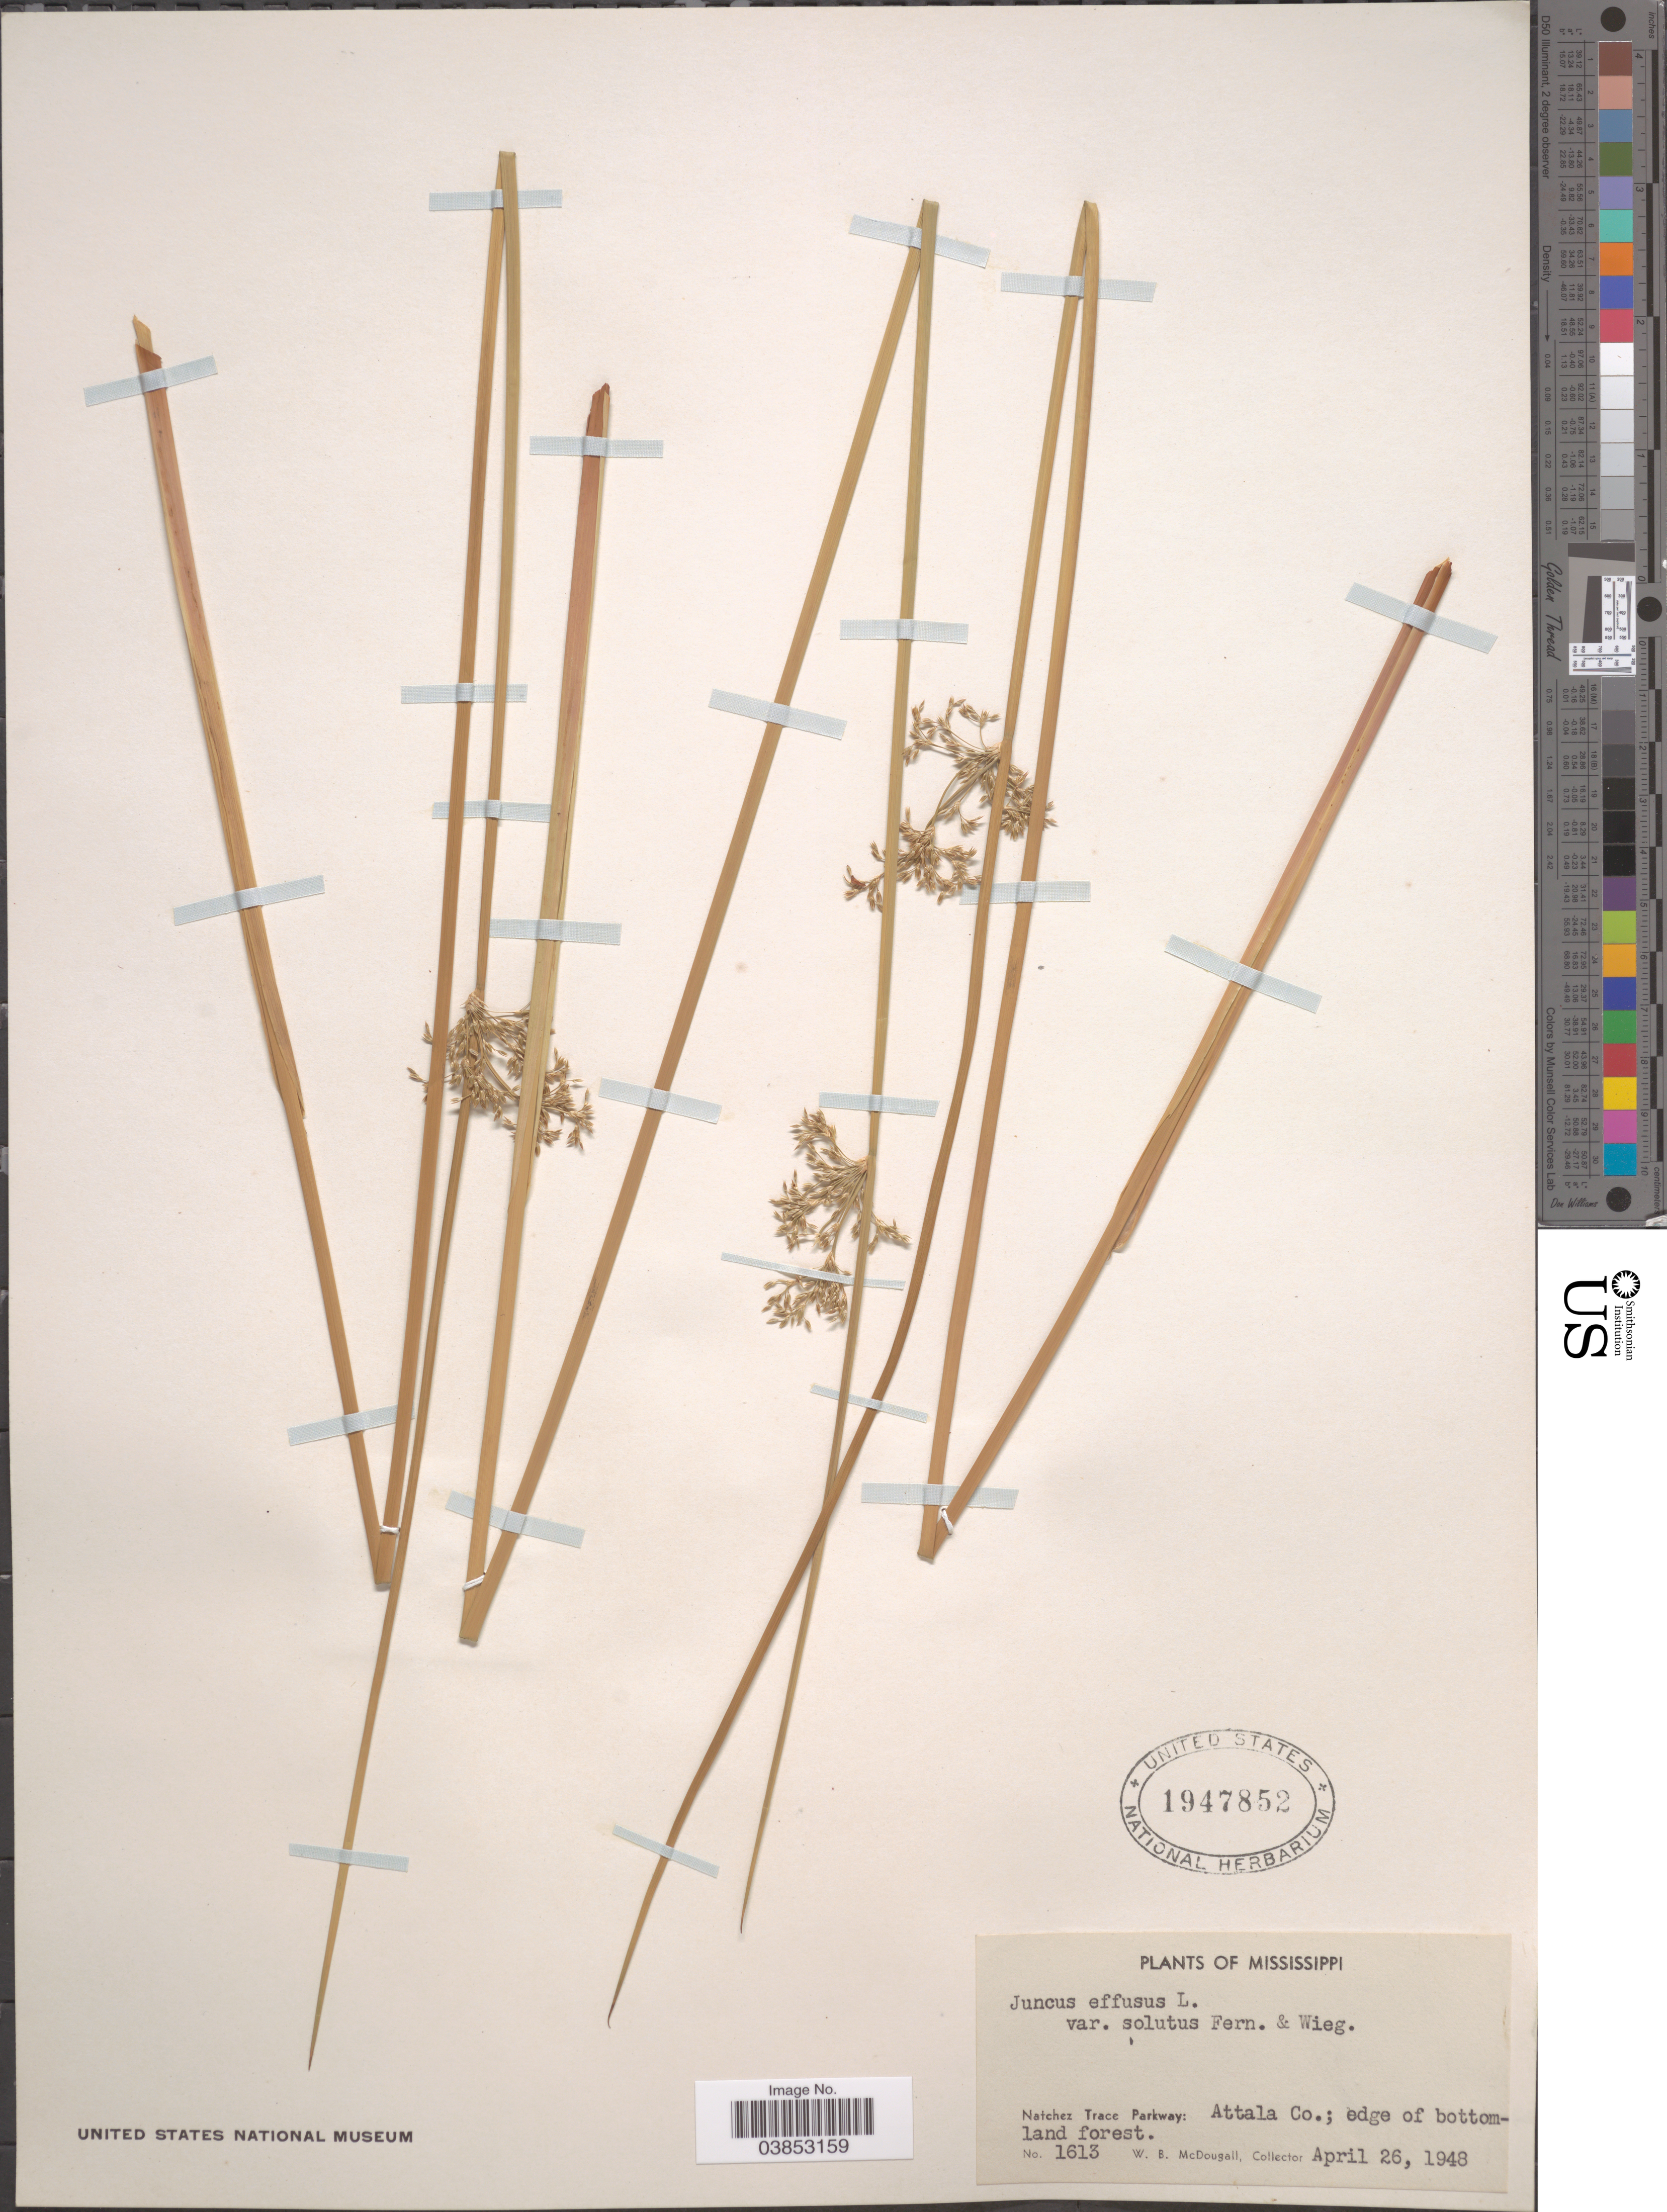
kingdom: Plantae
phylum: Tracheophyta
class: Liliopsida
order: Poales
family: Juncaceae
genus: Juncus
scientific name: Juncus effusus subsp. solutus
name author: (Fernald & Wiegand) Hämet-Ahti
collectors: W. B. McDougall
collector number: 1613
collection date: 1948-04-26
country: United States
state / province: Mississippi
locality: Natchez Trace Parkway: Attala Co.; edge of bottomland forest.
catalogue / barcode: US 1947852